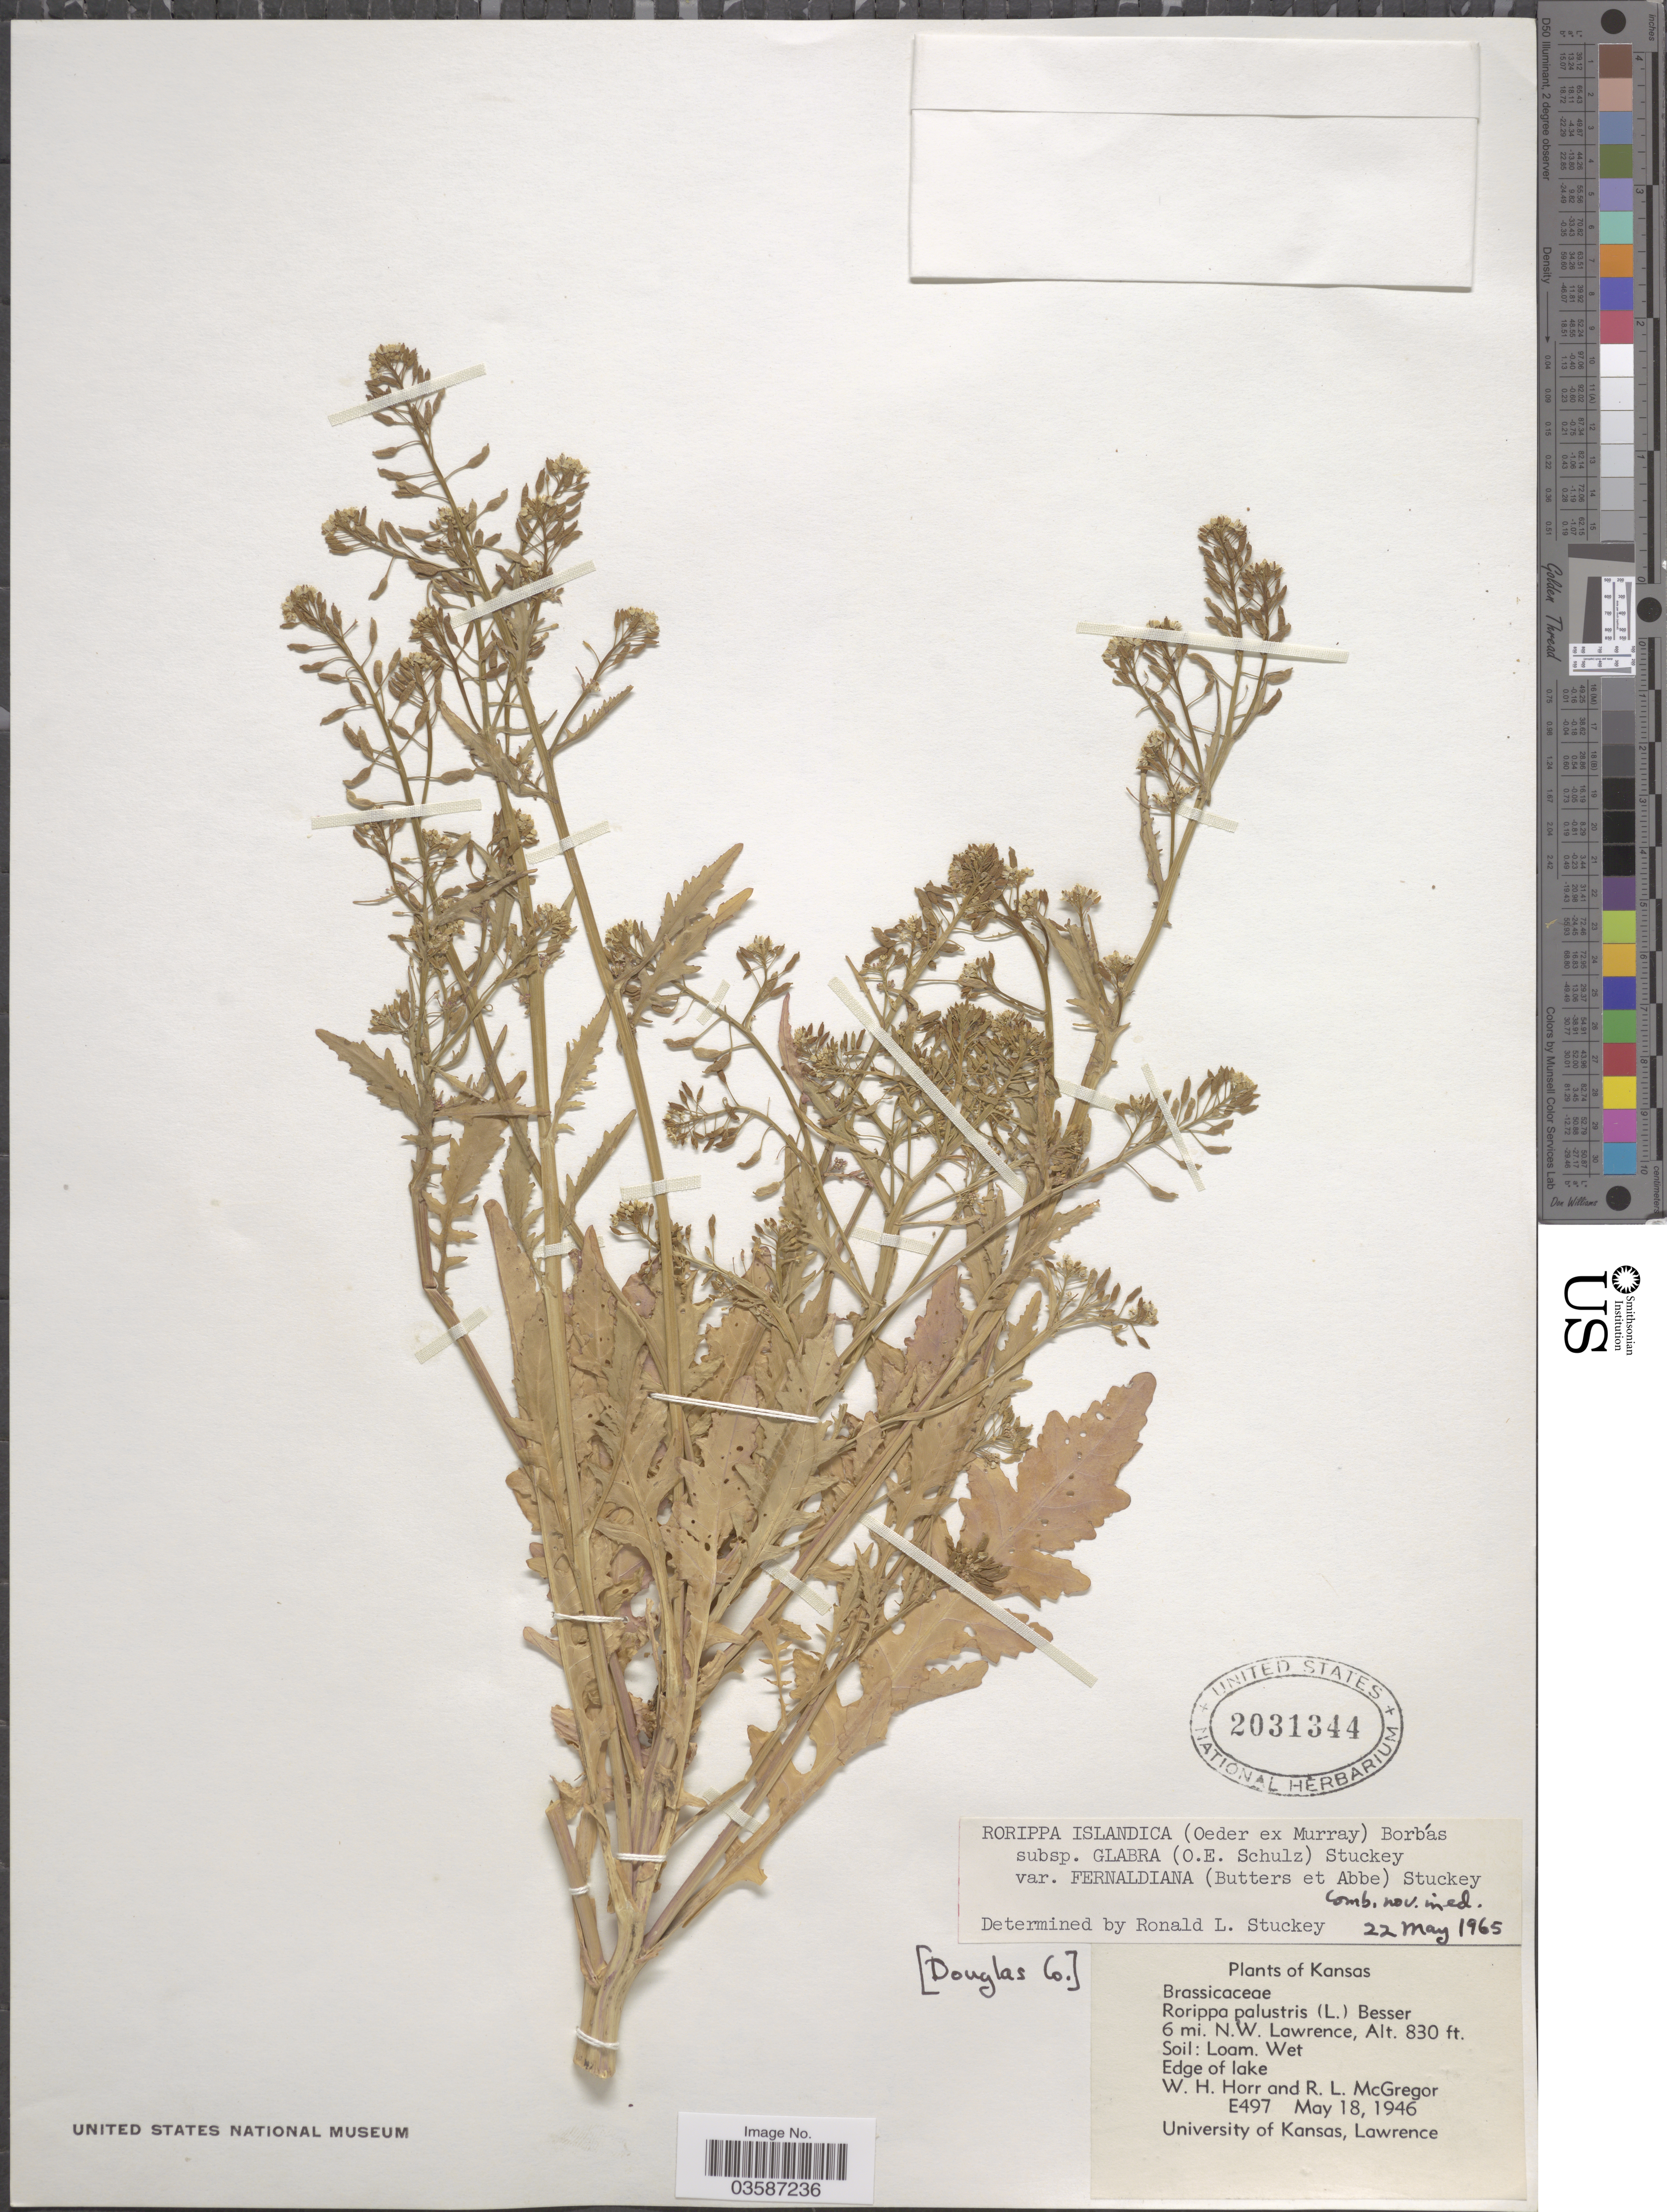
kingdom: Plantae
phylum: Tracheophyta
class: Magnoliopsida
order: Brassicales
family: Brassicaceae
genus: Rorippa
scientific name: Rorippa islandica var. fernaldiana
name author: Butters & Abbe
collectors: W. H. Horr & R. McGregor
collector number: E497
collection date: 1946-05-18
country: United States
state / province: Kansas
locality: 6 mi. N.W. Lawrence. [Douglas Co].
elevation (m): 253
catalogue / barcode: US 2031344